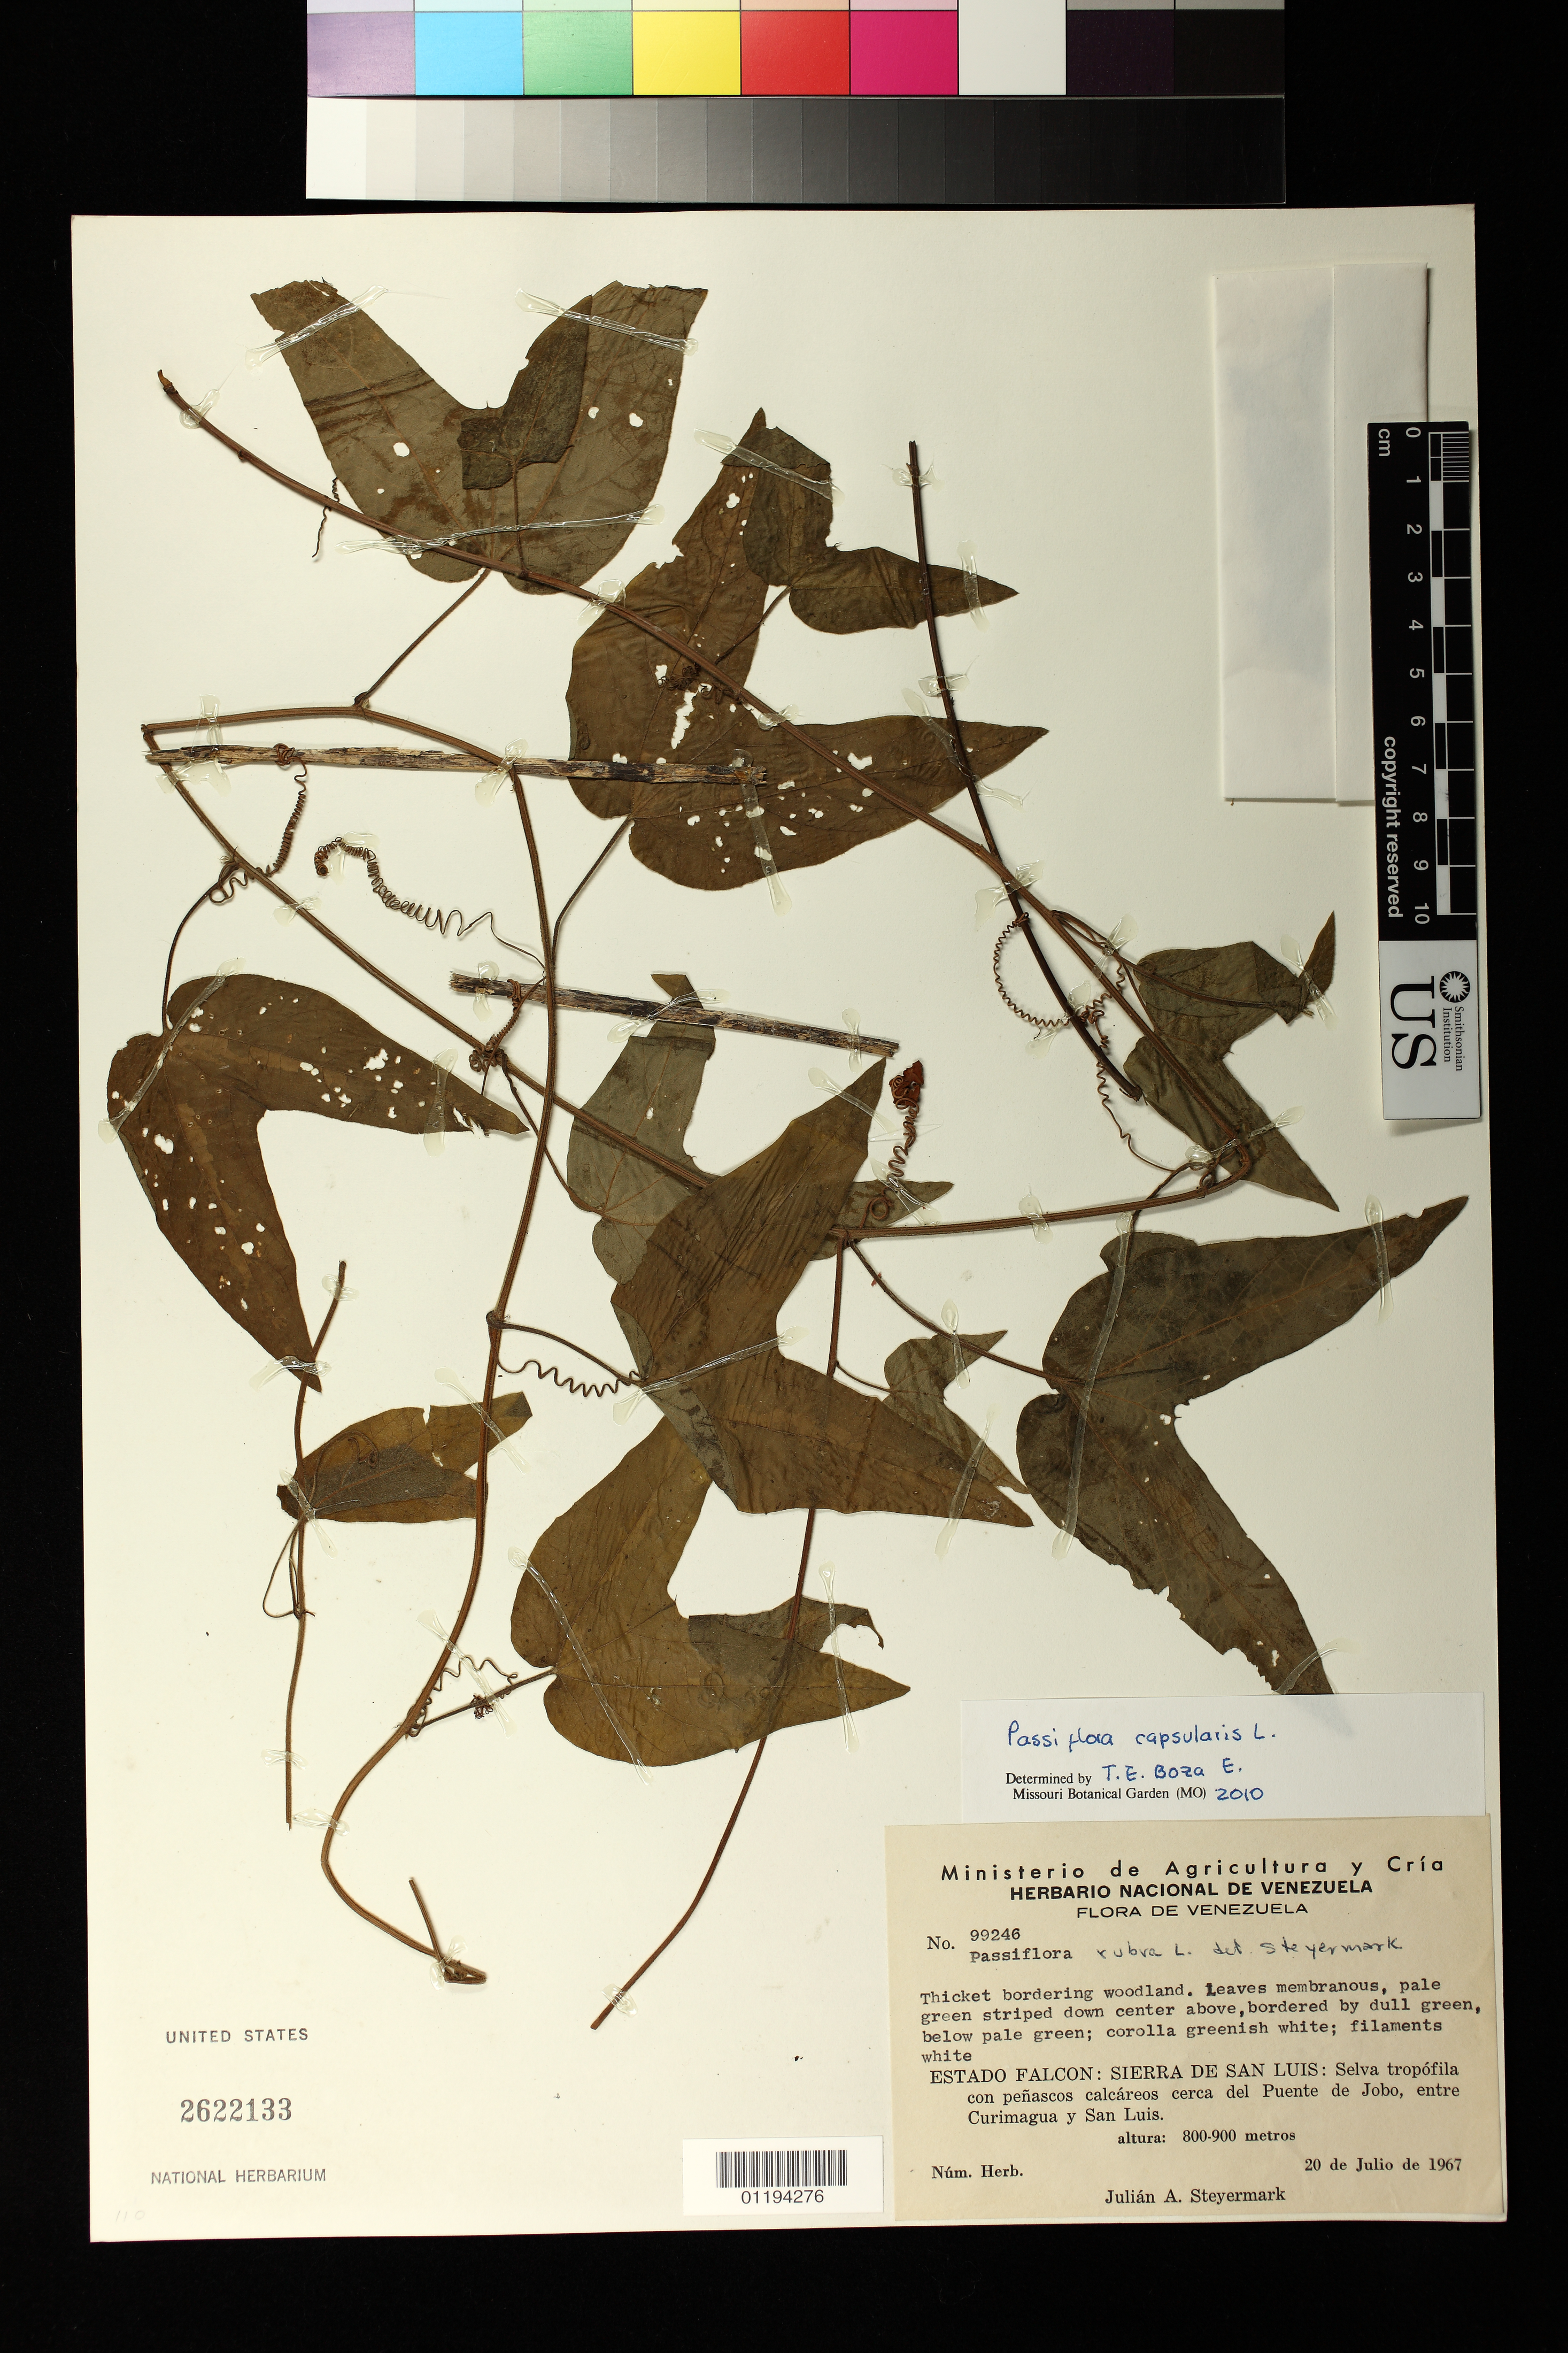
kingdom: Plantae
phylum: Tracheophyta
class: Magnoliopsida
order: Malpighiales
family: Passifloraceae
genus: Passiflora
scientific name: Passiflora capsularis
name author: L.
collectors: J. Steyermark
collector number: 99246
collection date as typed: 20 Jul 1967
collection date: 1967-07-20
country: Venezuela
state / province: Falcón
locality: Sierra De San Luis: cerca del Puente de Jobo, entre Curimagua y San Luis.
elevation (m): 800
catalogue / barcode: US 2622133